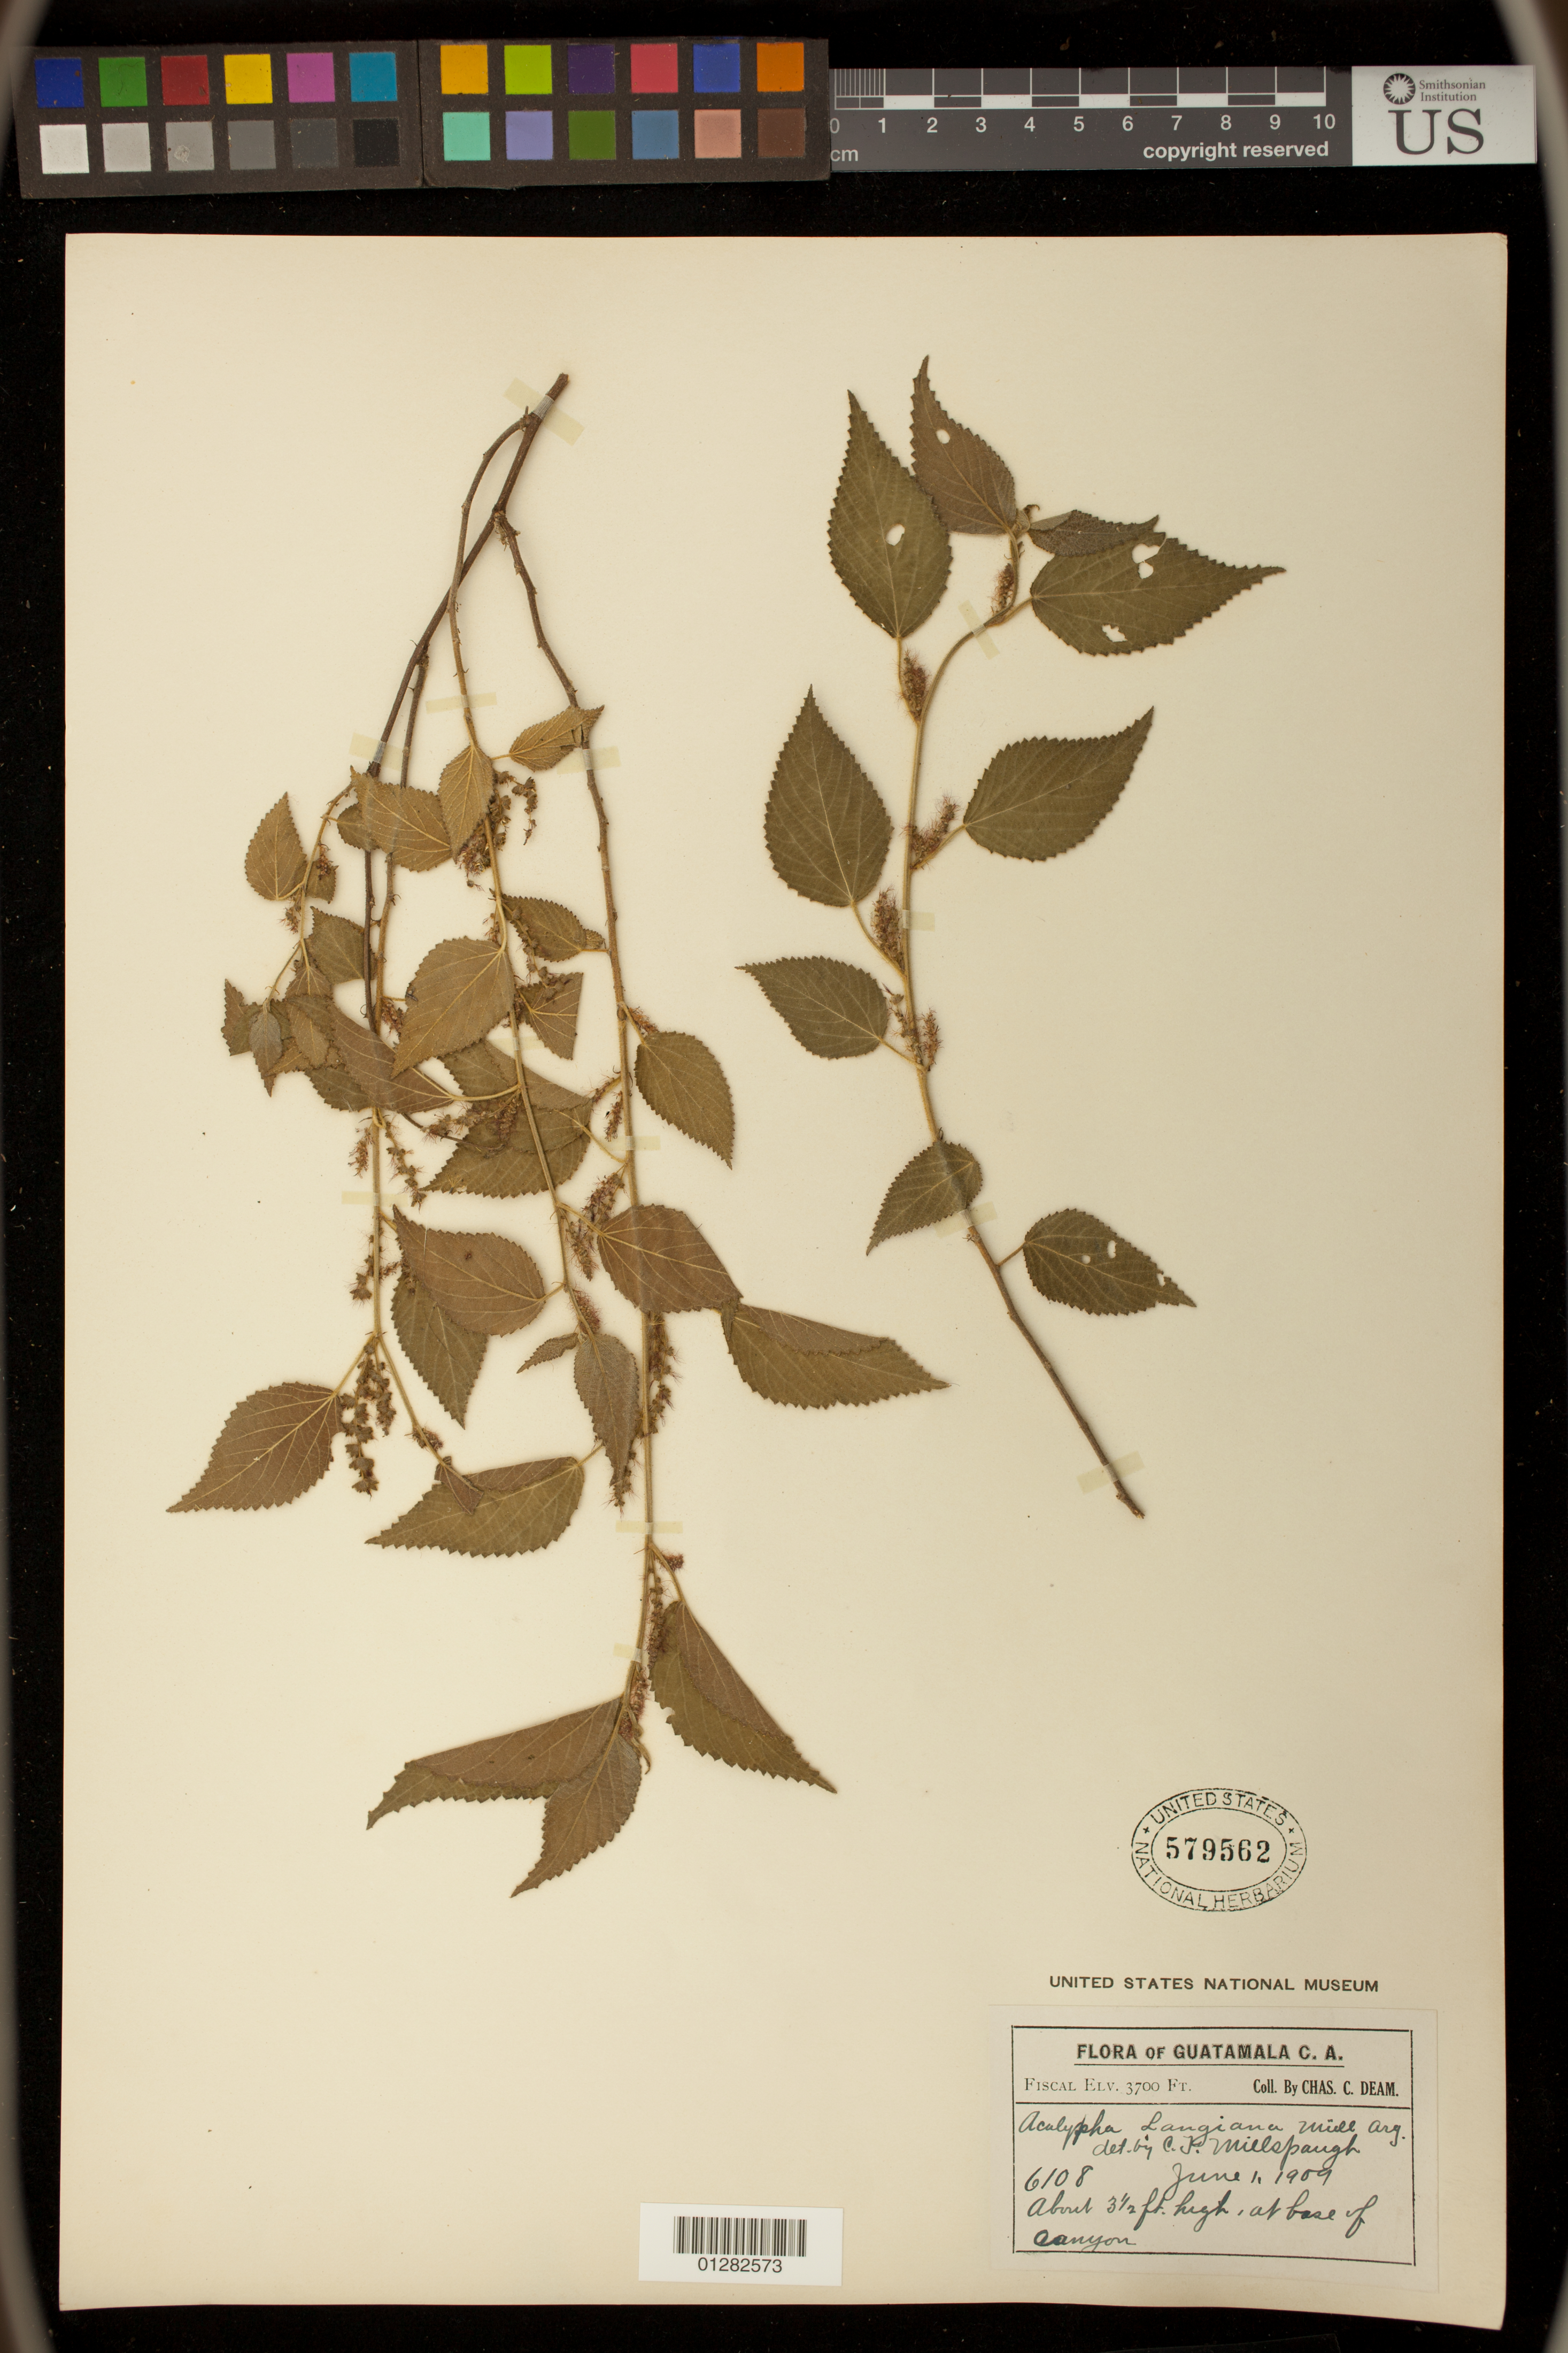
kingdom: Plantae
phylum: Tracheophyta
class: Magnoliopsida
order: Malpighiales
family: Euphorbiaceae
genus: Acalypha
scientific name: Acalypha subviscida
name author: S. Watson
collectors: W. R. Ernst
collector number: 6108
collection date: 1909-06-11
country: Guatemala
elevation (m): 1128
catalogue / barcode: US 579562